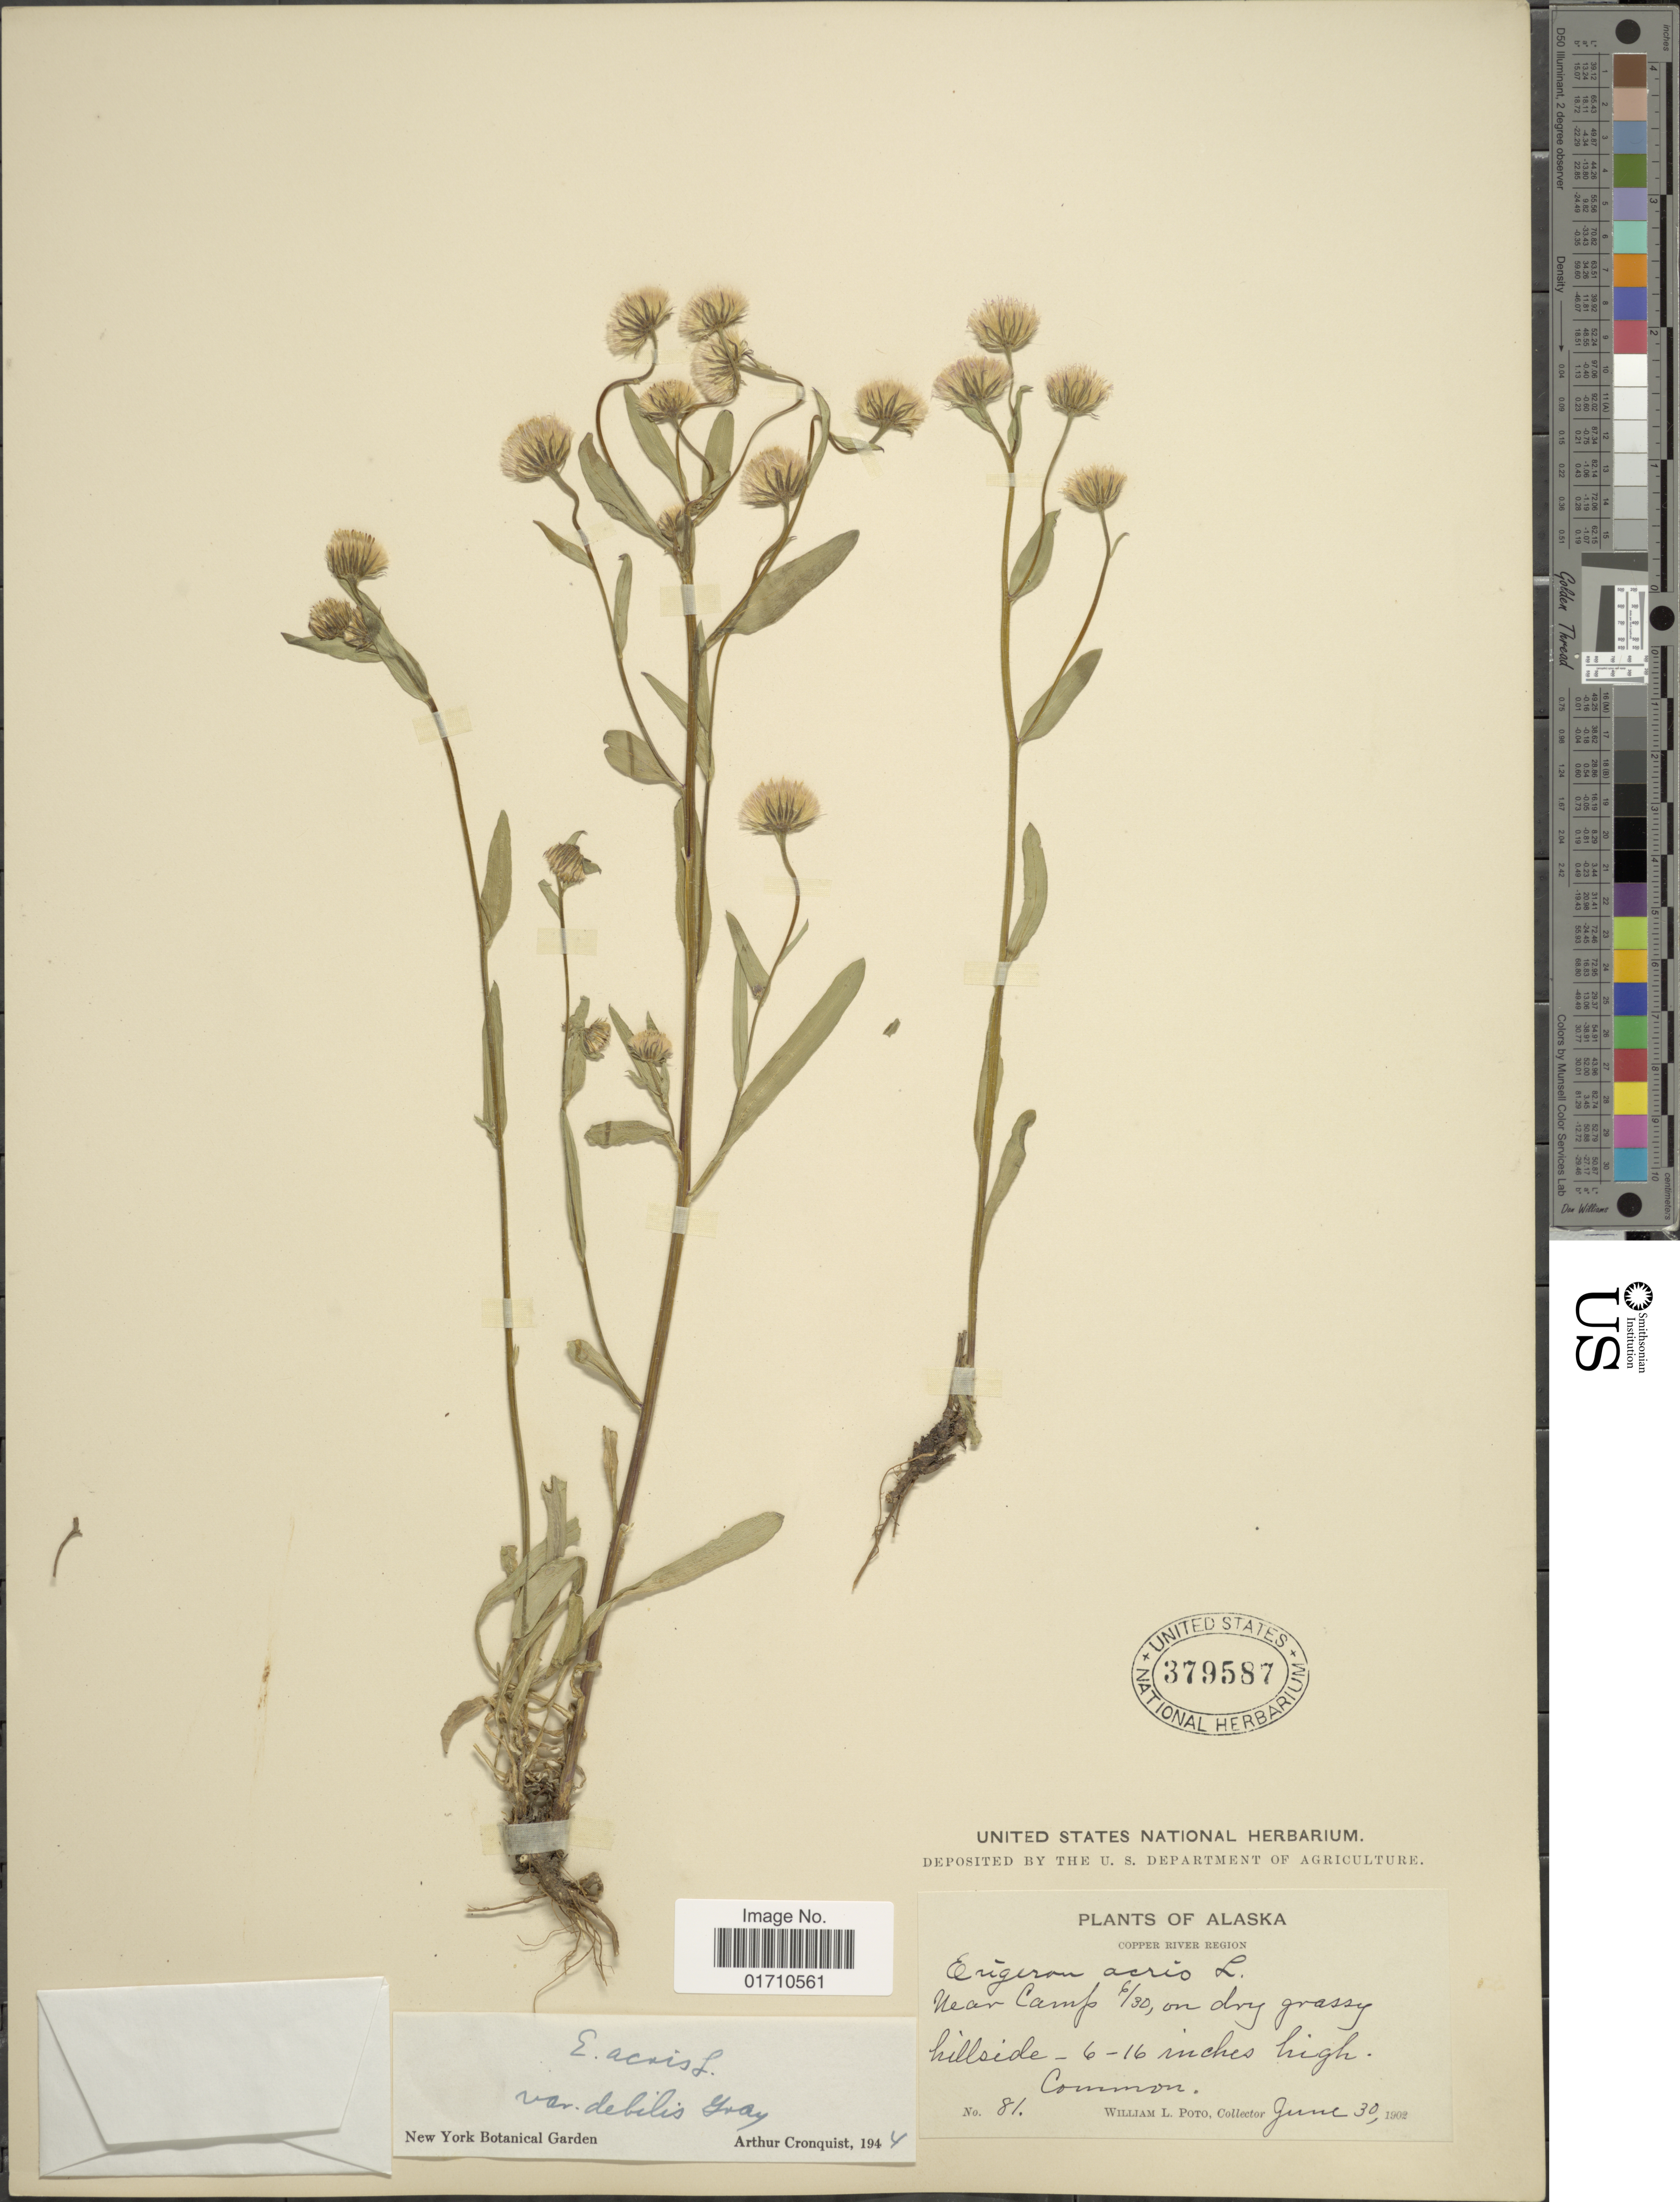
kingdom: Plantae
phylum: Tracheophyta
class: Magnoliopsida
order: Asterales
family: Asteraceae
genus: Erigeron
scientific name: Erigeron acris var. debilis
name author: A. Gray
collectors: W. Poto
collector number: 81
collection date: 1902-06-30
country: United States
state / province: Alaska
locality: Copper River Region, Near Camp 6/30, on dry grassy hillside - 6-6 inches high, Common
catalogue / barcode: US 379587